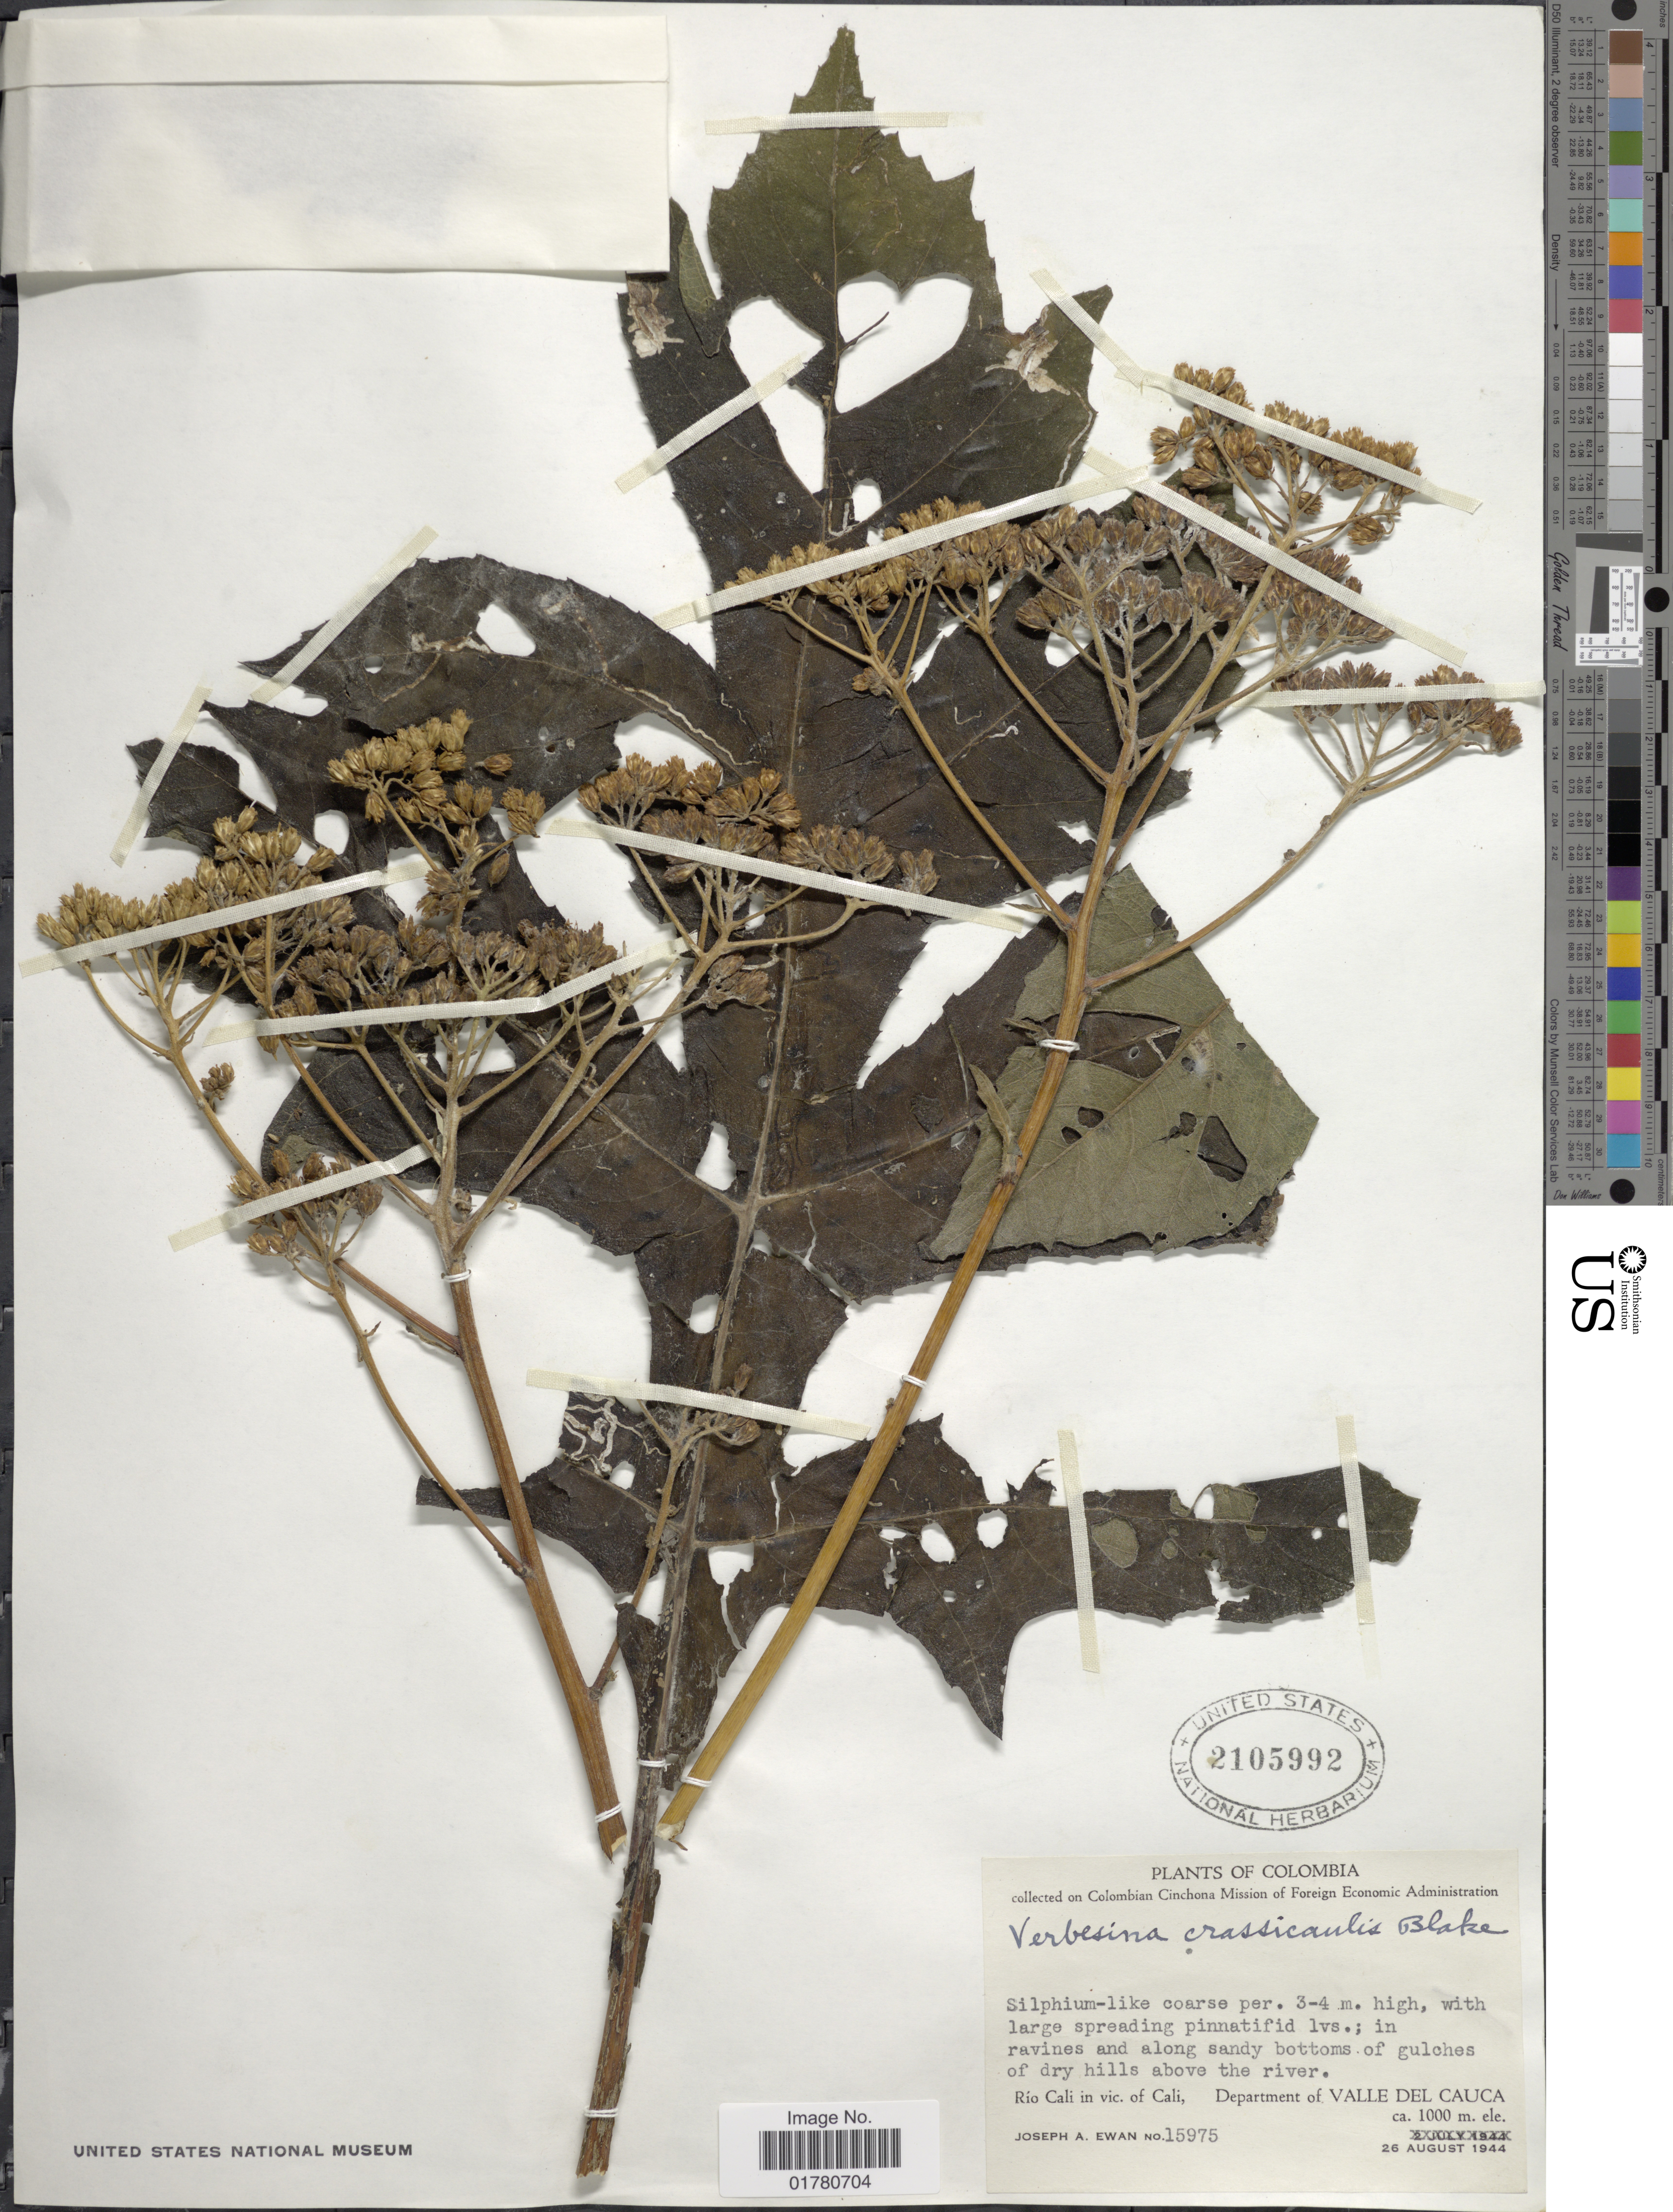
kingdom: Plantae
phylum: Tracheophyta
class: Magnoliopsida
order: Asterales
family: Asteraceae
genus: Verbesina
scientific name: Verbesina crassicaulis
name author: S.F. Blake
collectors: J. A. Ewan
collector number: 15975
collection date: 1944-08-26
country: Colombia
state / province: Valle del Cauca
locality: In ravines and along sandy bottoms of gulches of dry hills above the river. Río Cali in vic. of Cali, Department of Valle del Cauca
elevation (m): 1000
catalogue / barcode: US 2105992